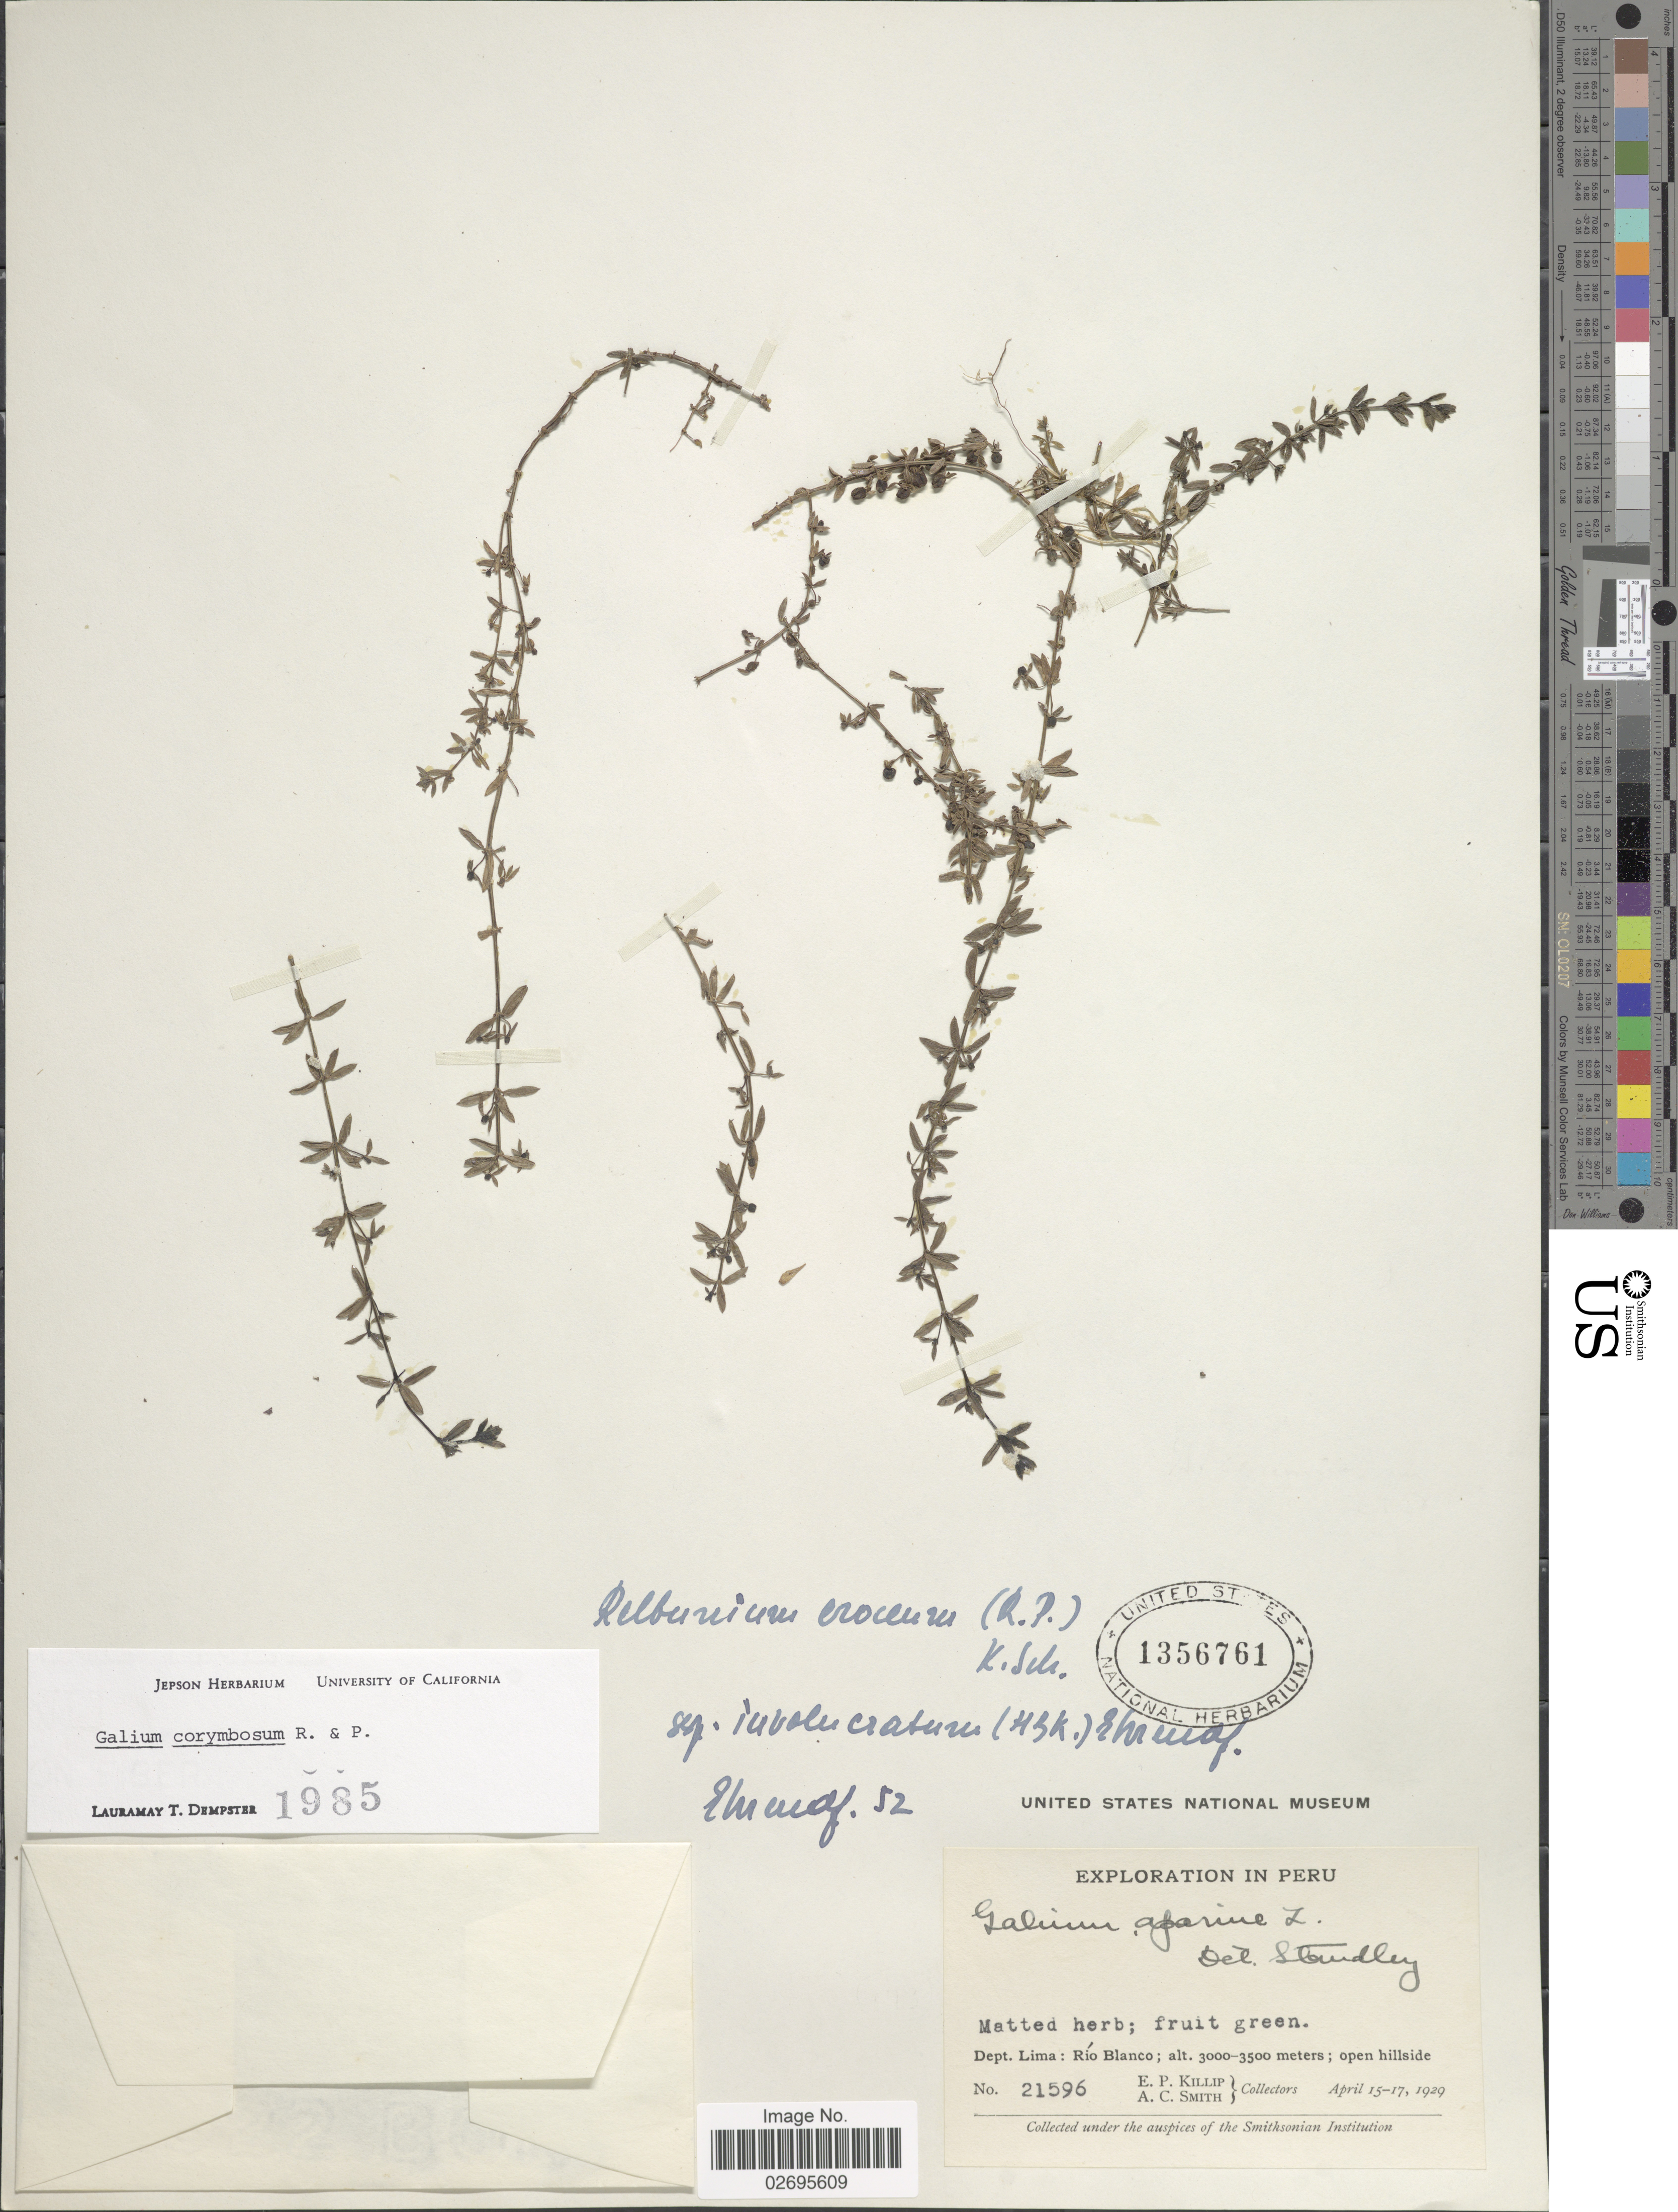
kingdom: Plantae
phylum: Tracheophyta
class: Magnoliopsida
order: Gentianales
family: Rubiaceae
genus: Galium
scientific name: Galium corymbosum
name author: Ruiz & Pav.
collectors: E. P. Killip & A. C. Smith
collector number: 21596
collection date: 1929-04-15/1929-04-17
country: Peru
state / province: Lima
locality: Dept. Lima: Río Blanco; open hillside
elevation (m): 3000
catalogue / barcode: US 1356761